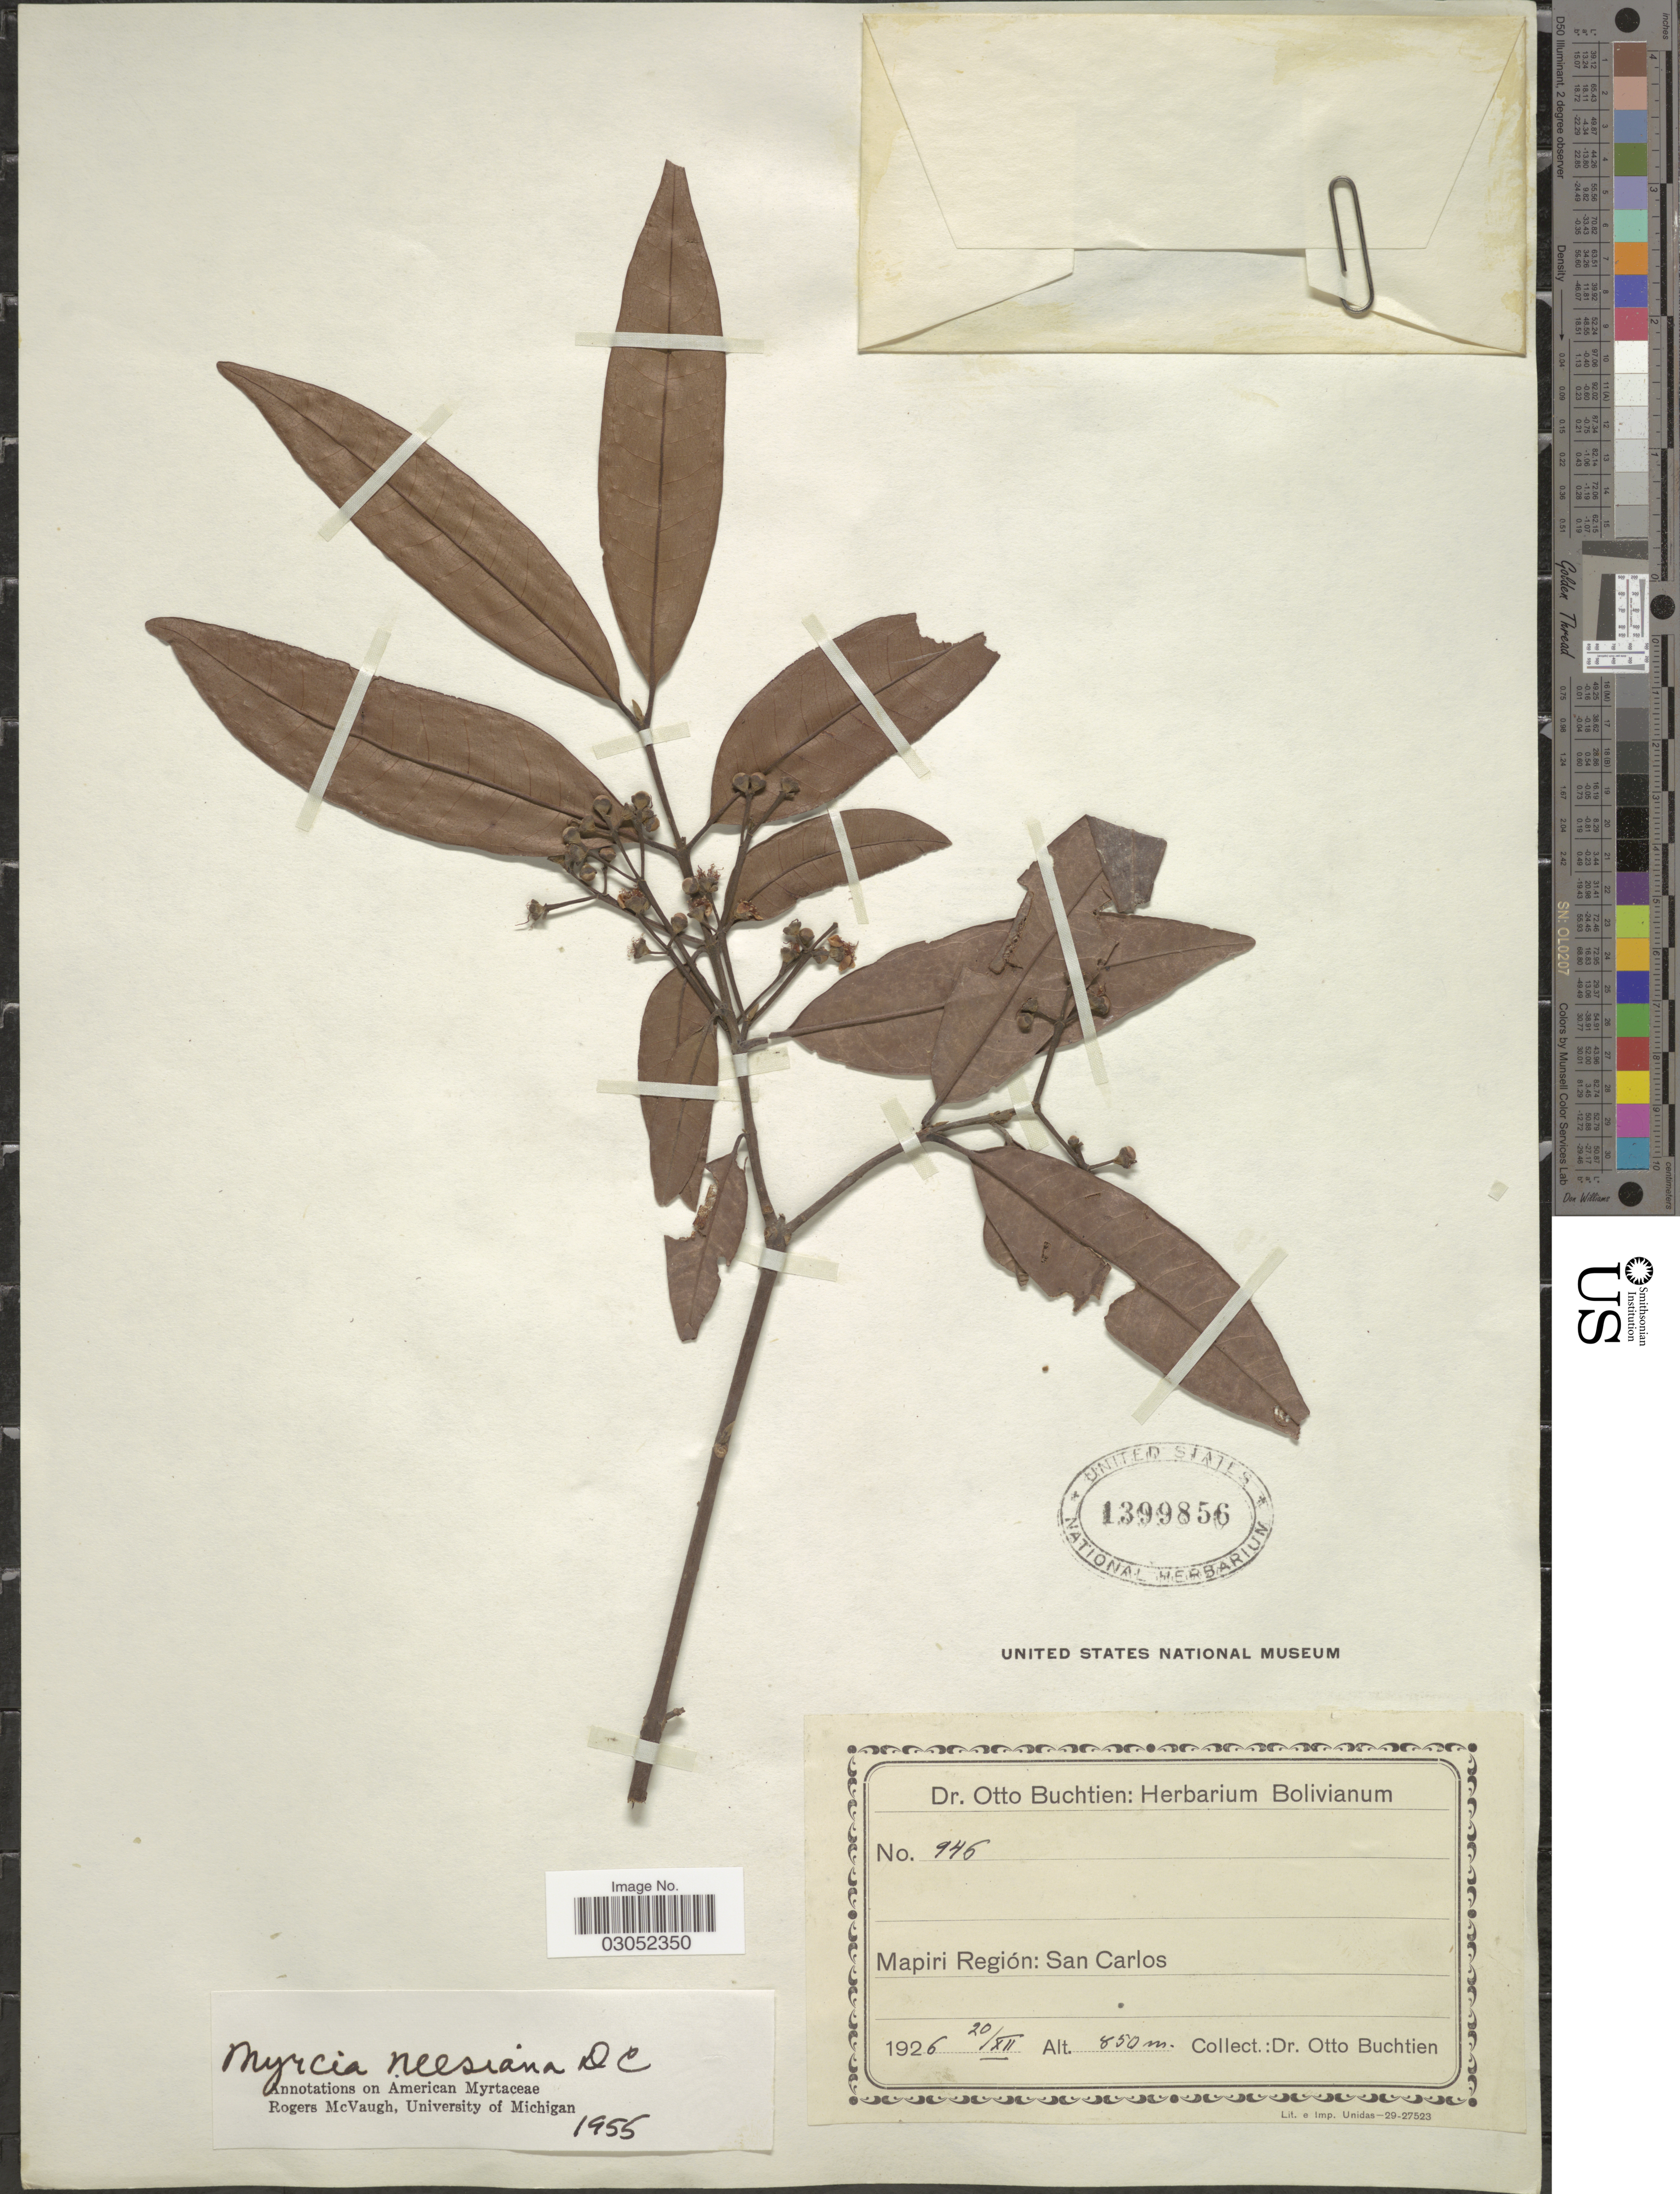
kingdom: Plantae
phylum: Tracheophyta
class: Magnoliopsida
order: Myrtales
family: Myrtaceae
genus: Myrcia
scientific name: Myrcia neesiana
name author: DC.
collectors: O. Buchtien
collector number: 946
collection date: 1926-12-20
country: Bolivia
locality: Mapiri Región: San Carlos.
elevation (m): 850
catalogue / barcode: US 1399856